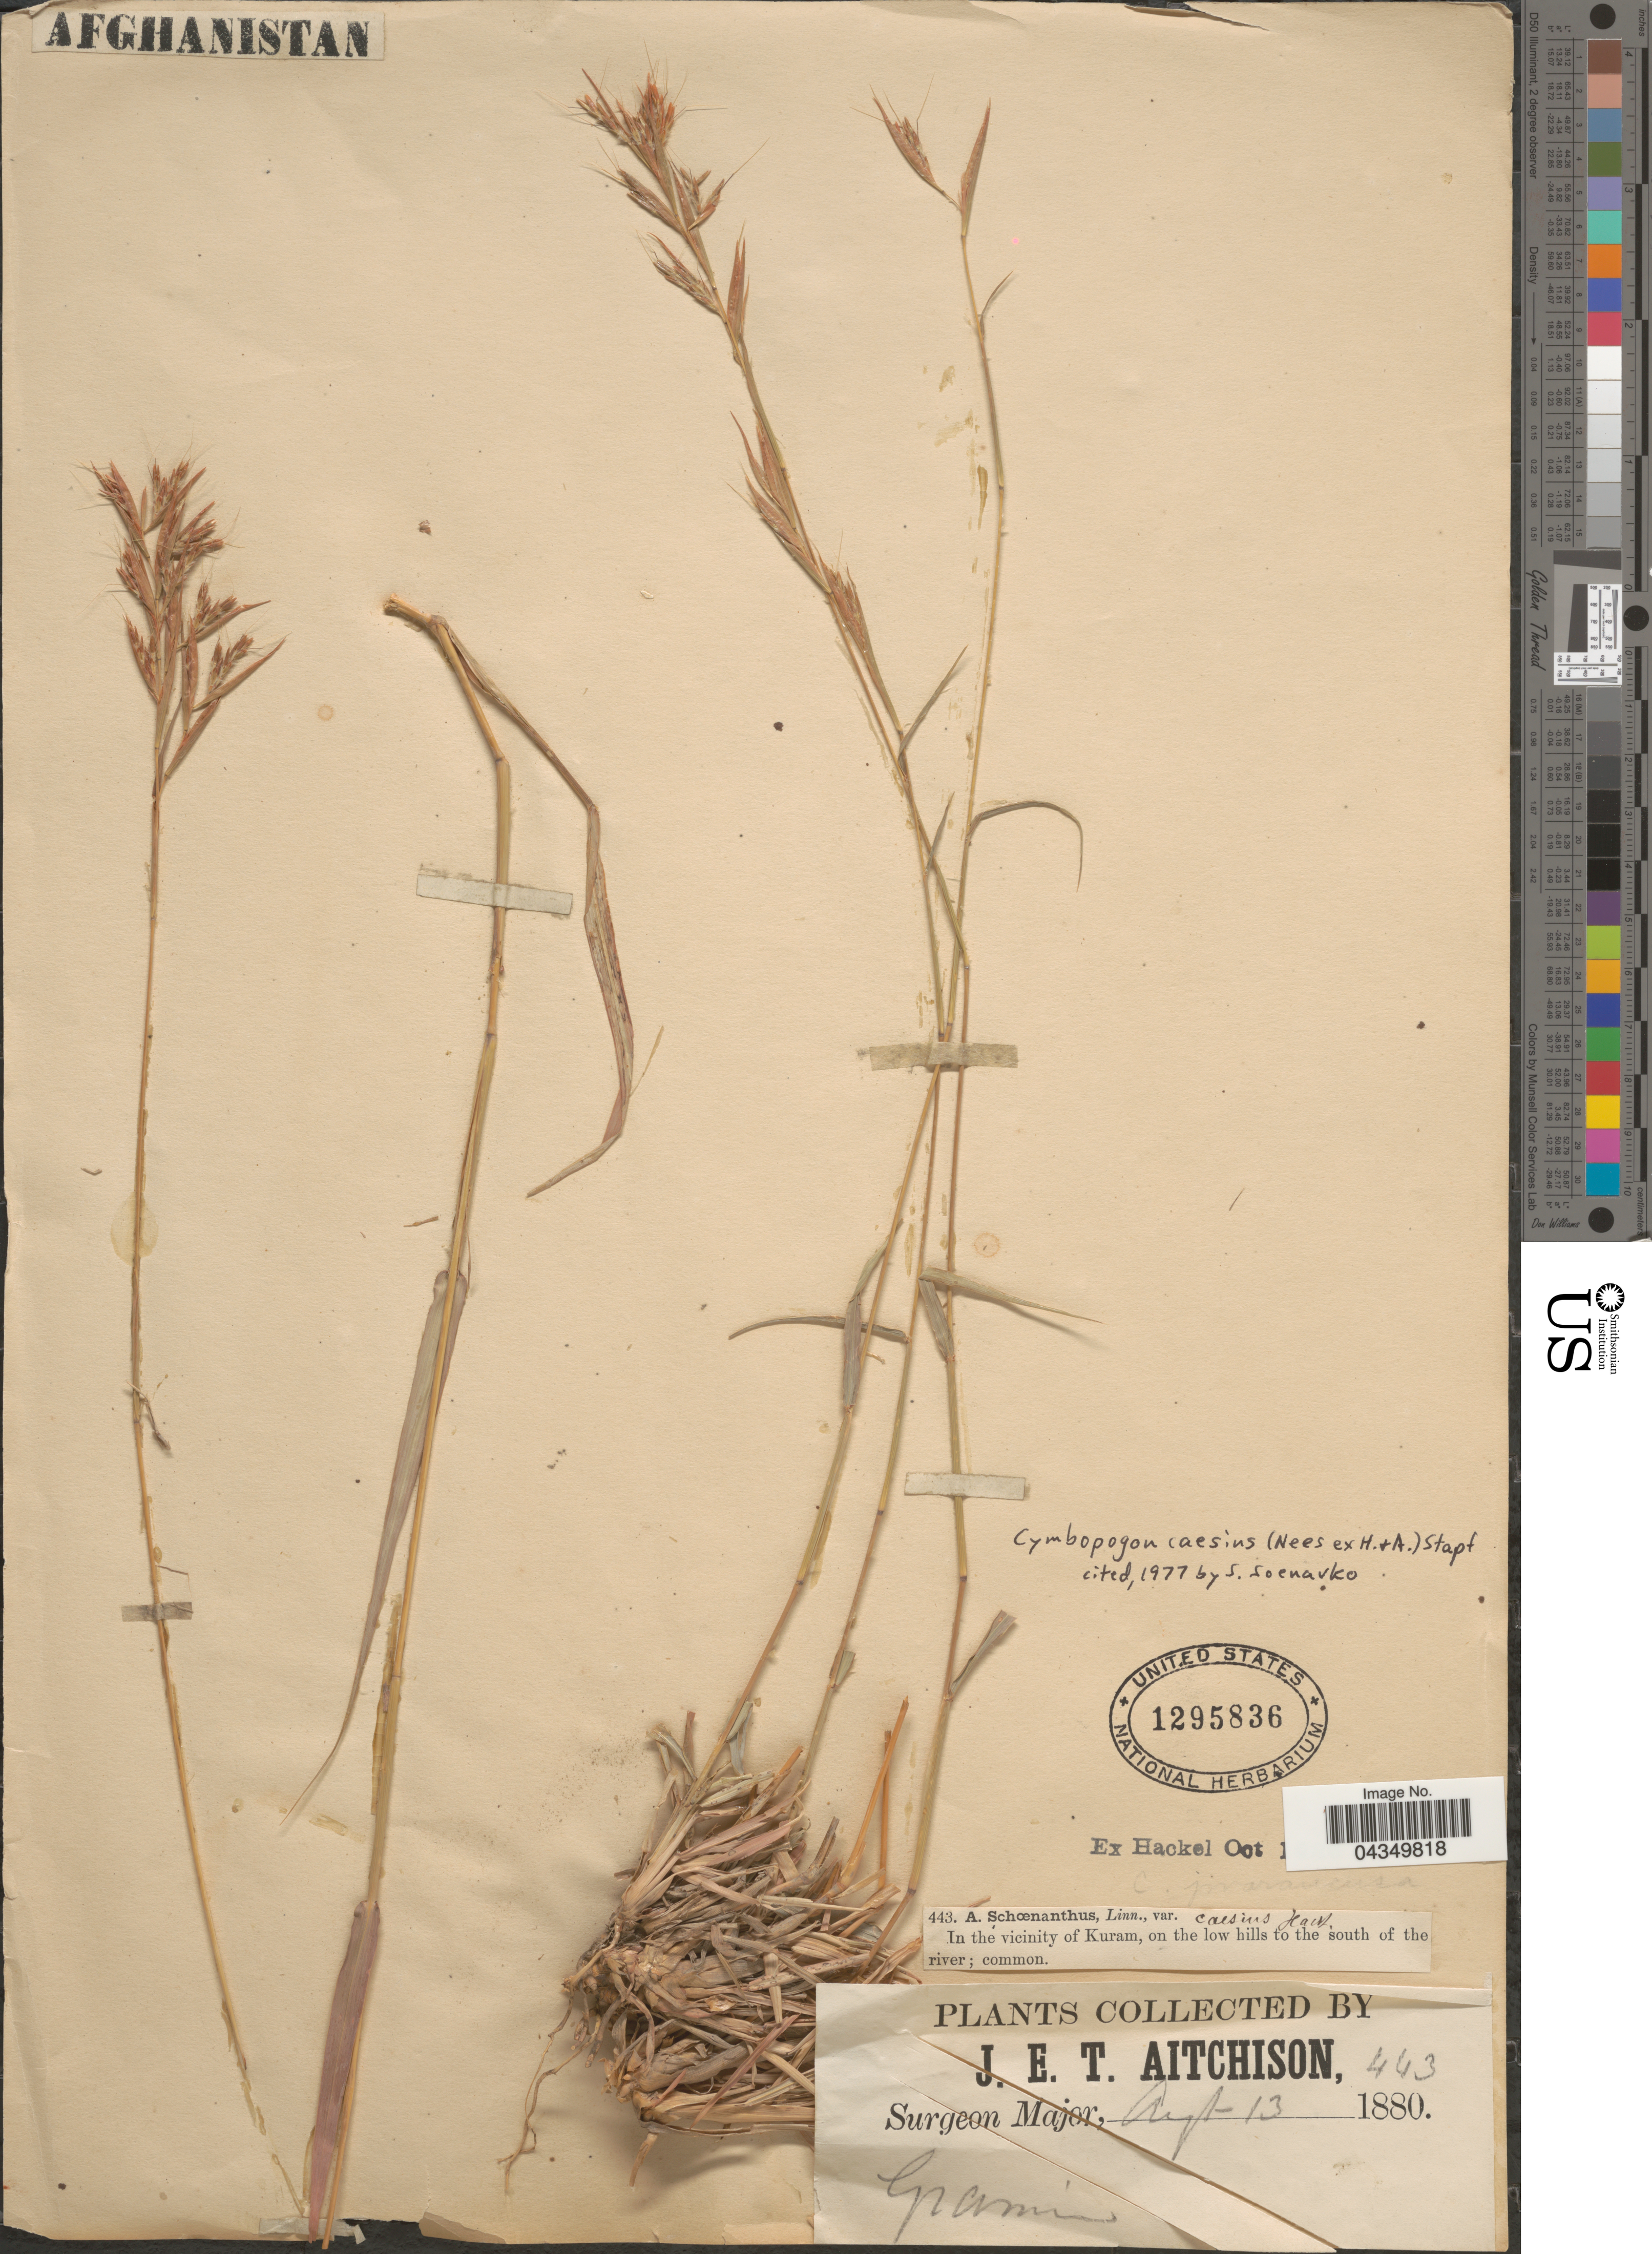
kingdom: Plantae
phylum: Tracheophyta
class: Liliopsida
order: Poales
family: Poaceae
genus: Cymbopogon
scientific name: Cymbopogon caesius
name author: (Nees ex Hook. & Arn.) Stapf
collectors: J. E. Aitchison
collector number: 443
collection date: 1880-08-13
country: Afghanistan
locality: In the vicinity of Kuram, on the low hills to the south of the river.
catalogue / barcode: US 1295836